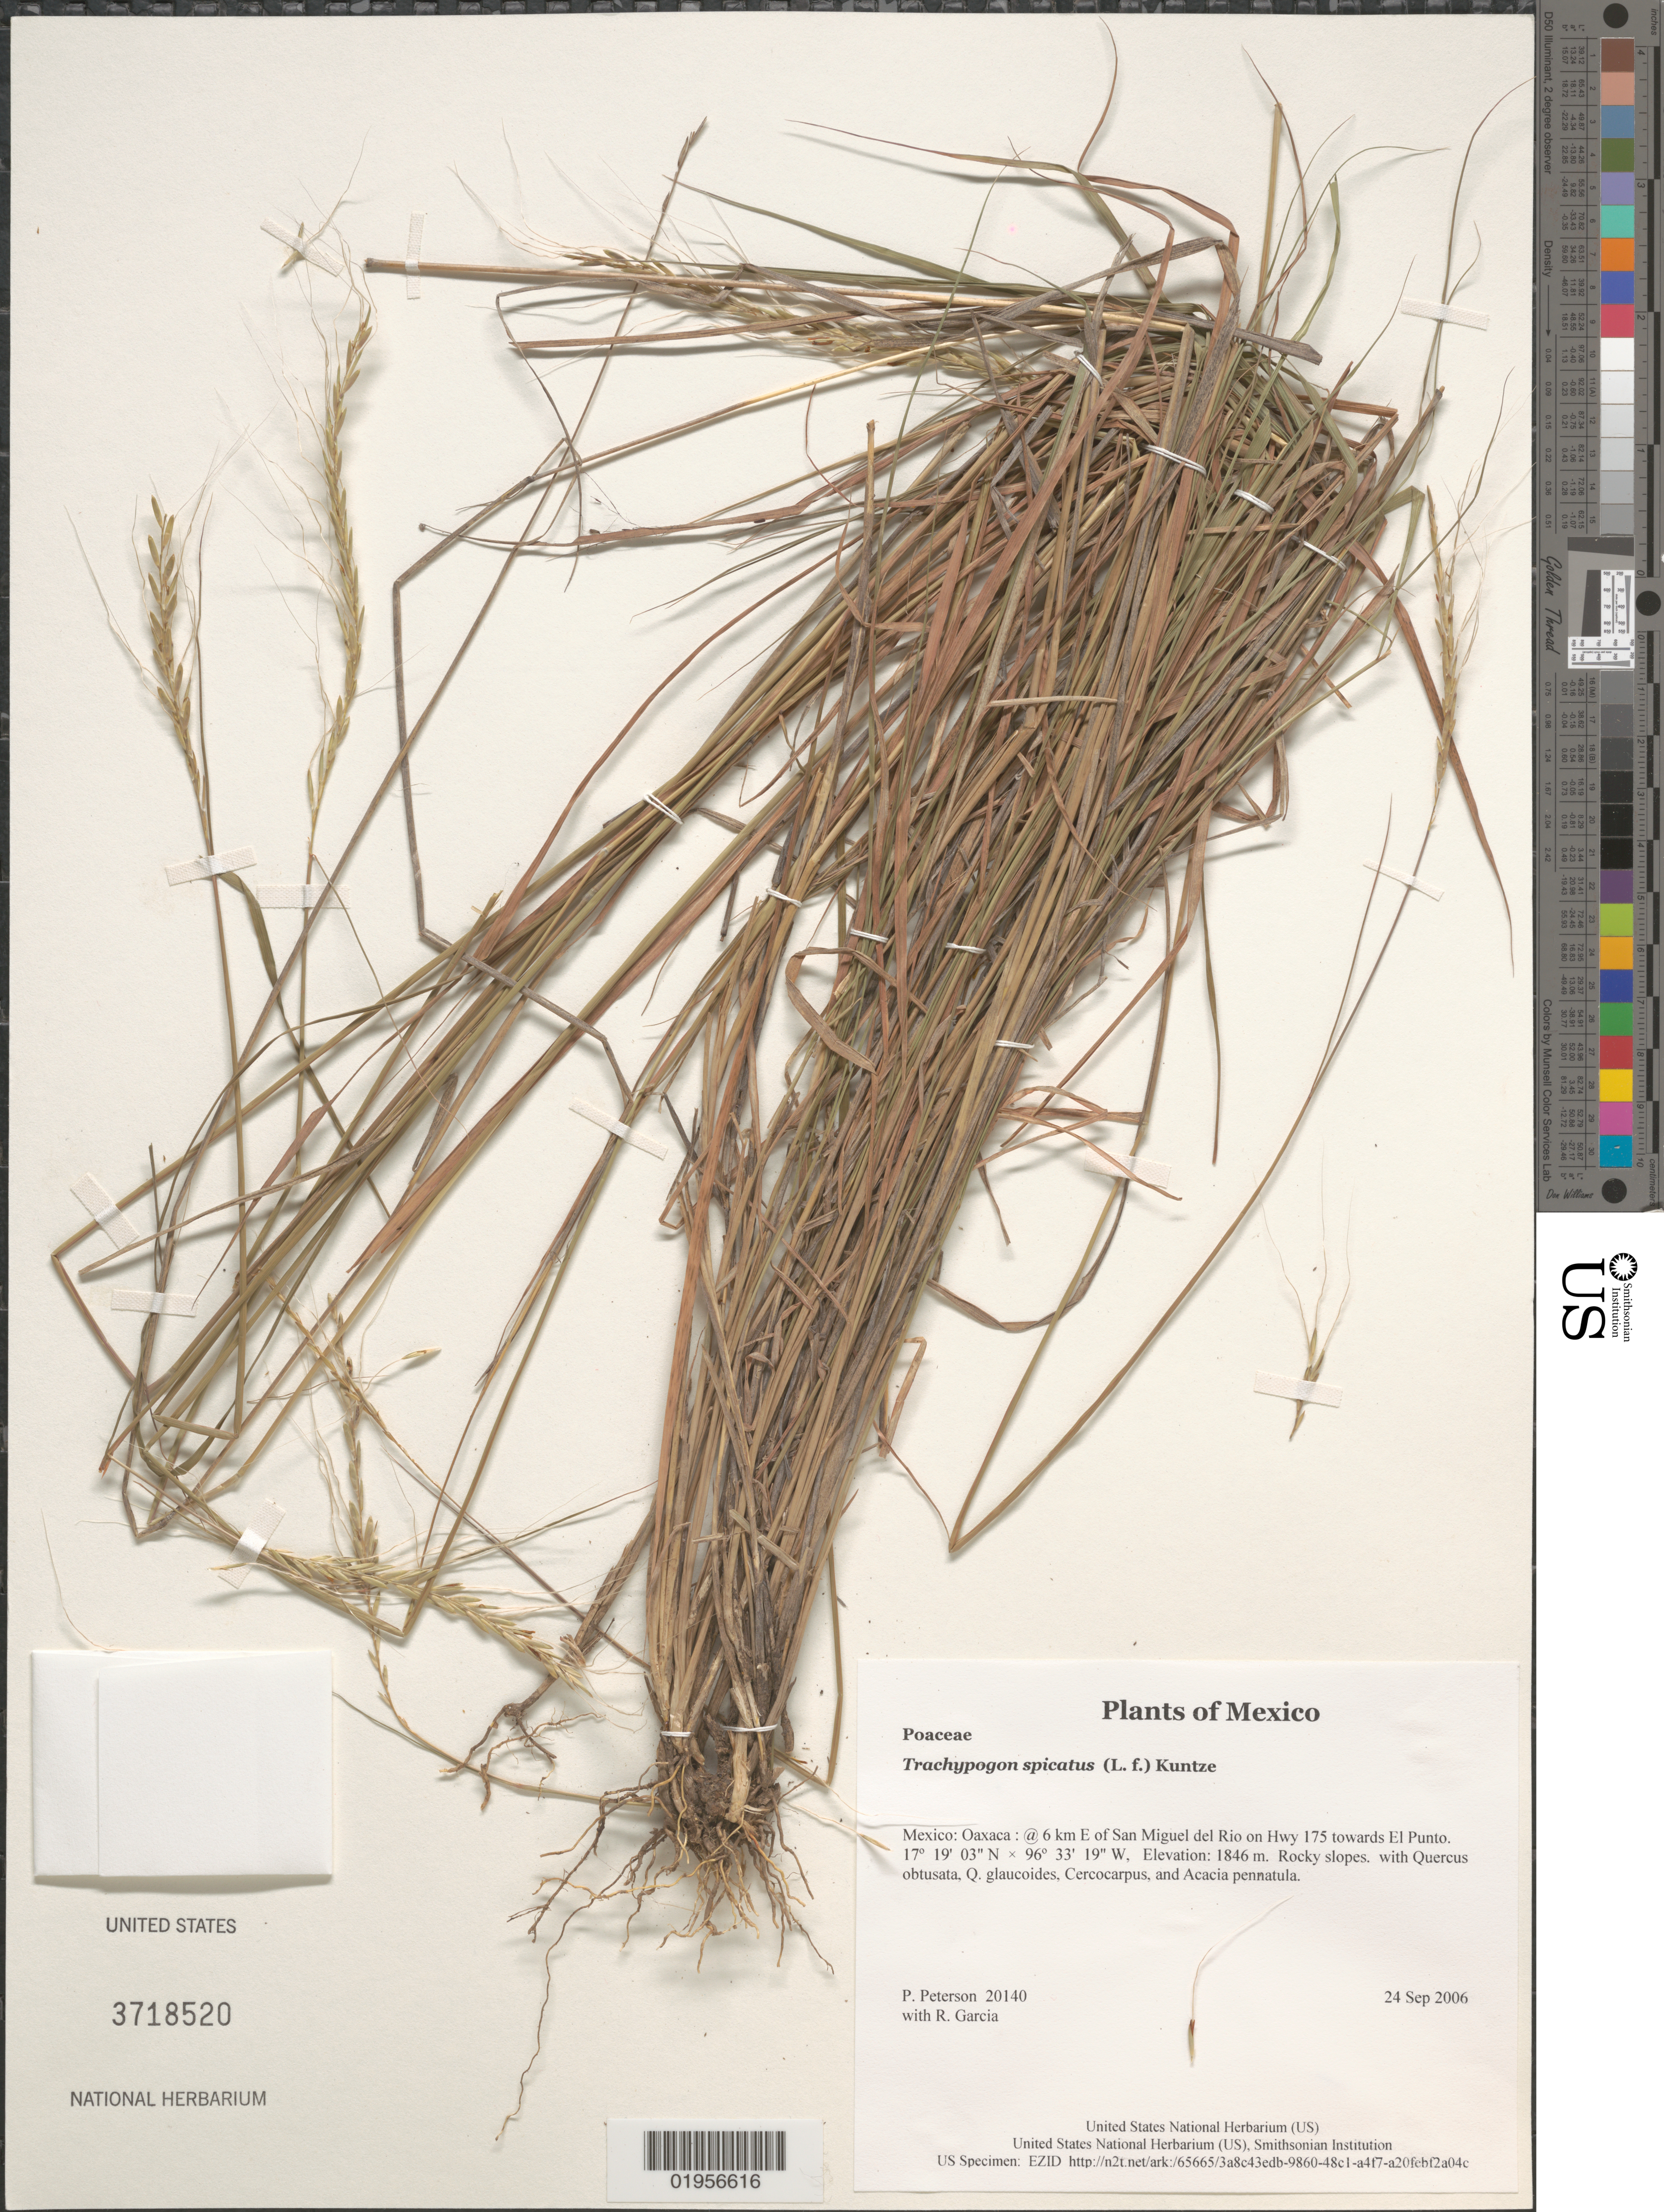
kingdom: Plantae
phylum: Tracheophyta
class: Liliopsida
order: Poales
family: Poaceae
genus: Trachypogon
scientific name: Trachypogon spicatus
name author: (L. f.) Kuntze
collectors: P. M. Peterson & R. Garcia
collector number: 20140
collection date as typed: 24 Sep 2006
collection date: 2006-09-24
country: Mexico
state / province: Oaxaca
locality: @ 6 km E of San Miguel del Rio on Hwy 175 towards El Punto.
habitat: Rocky slopes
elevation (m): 1846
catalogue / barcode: US 3718520